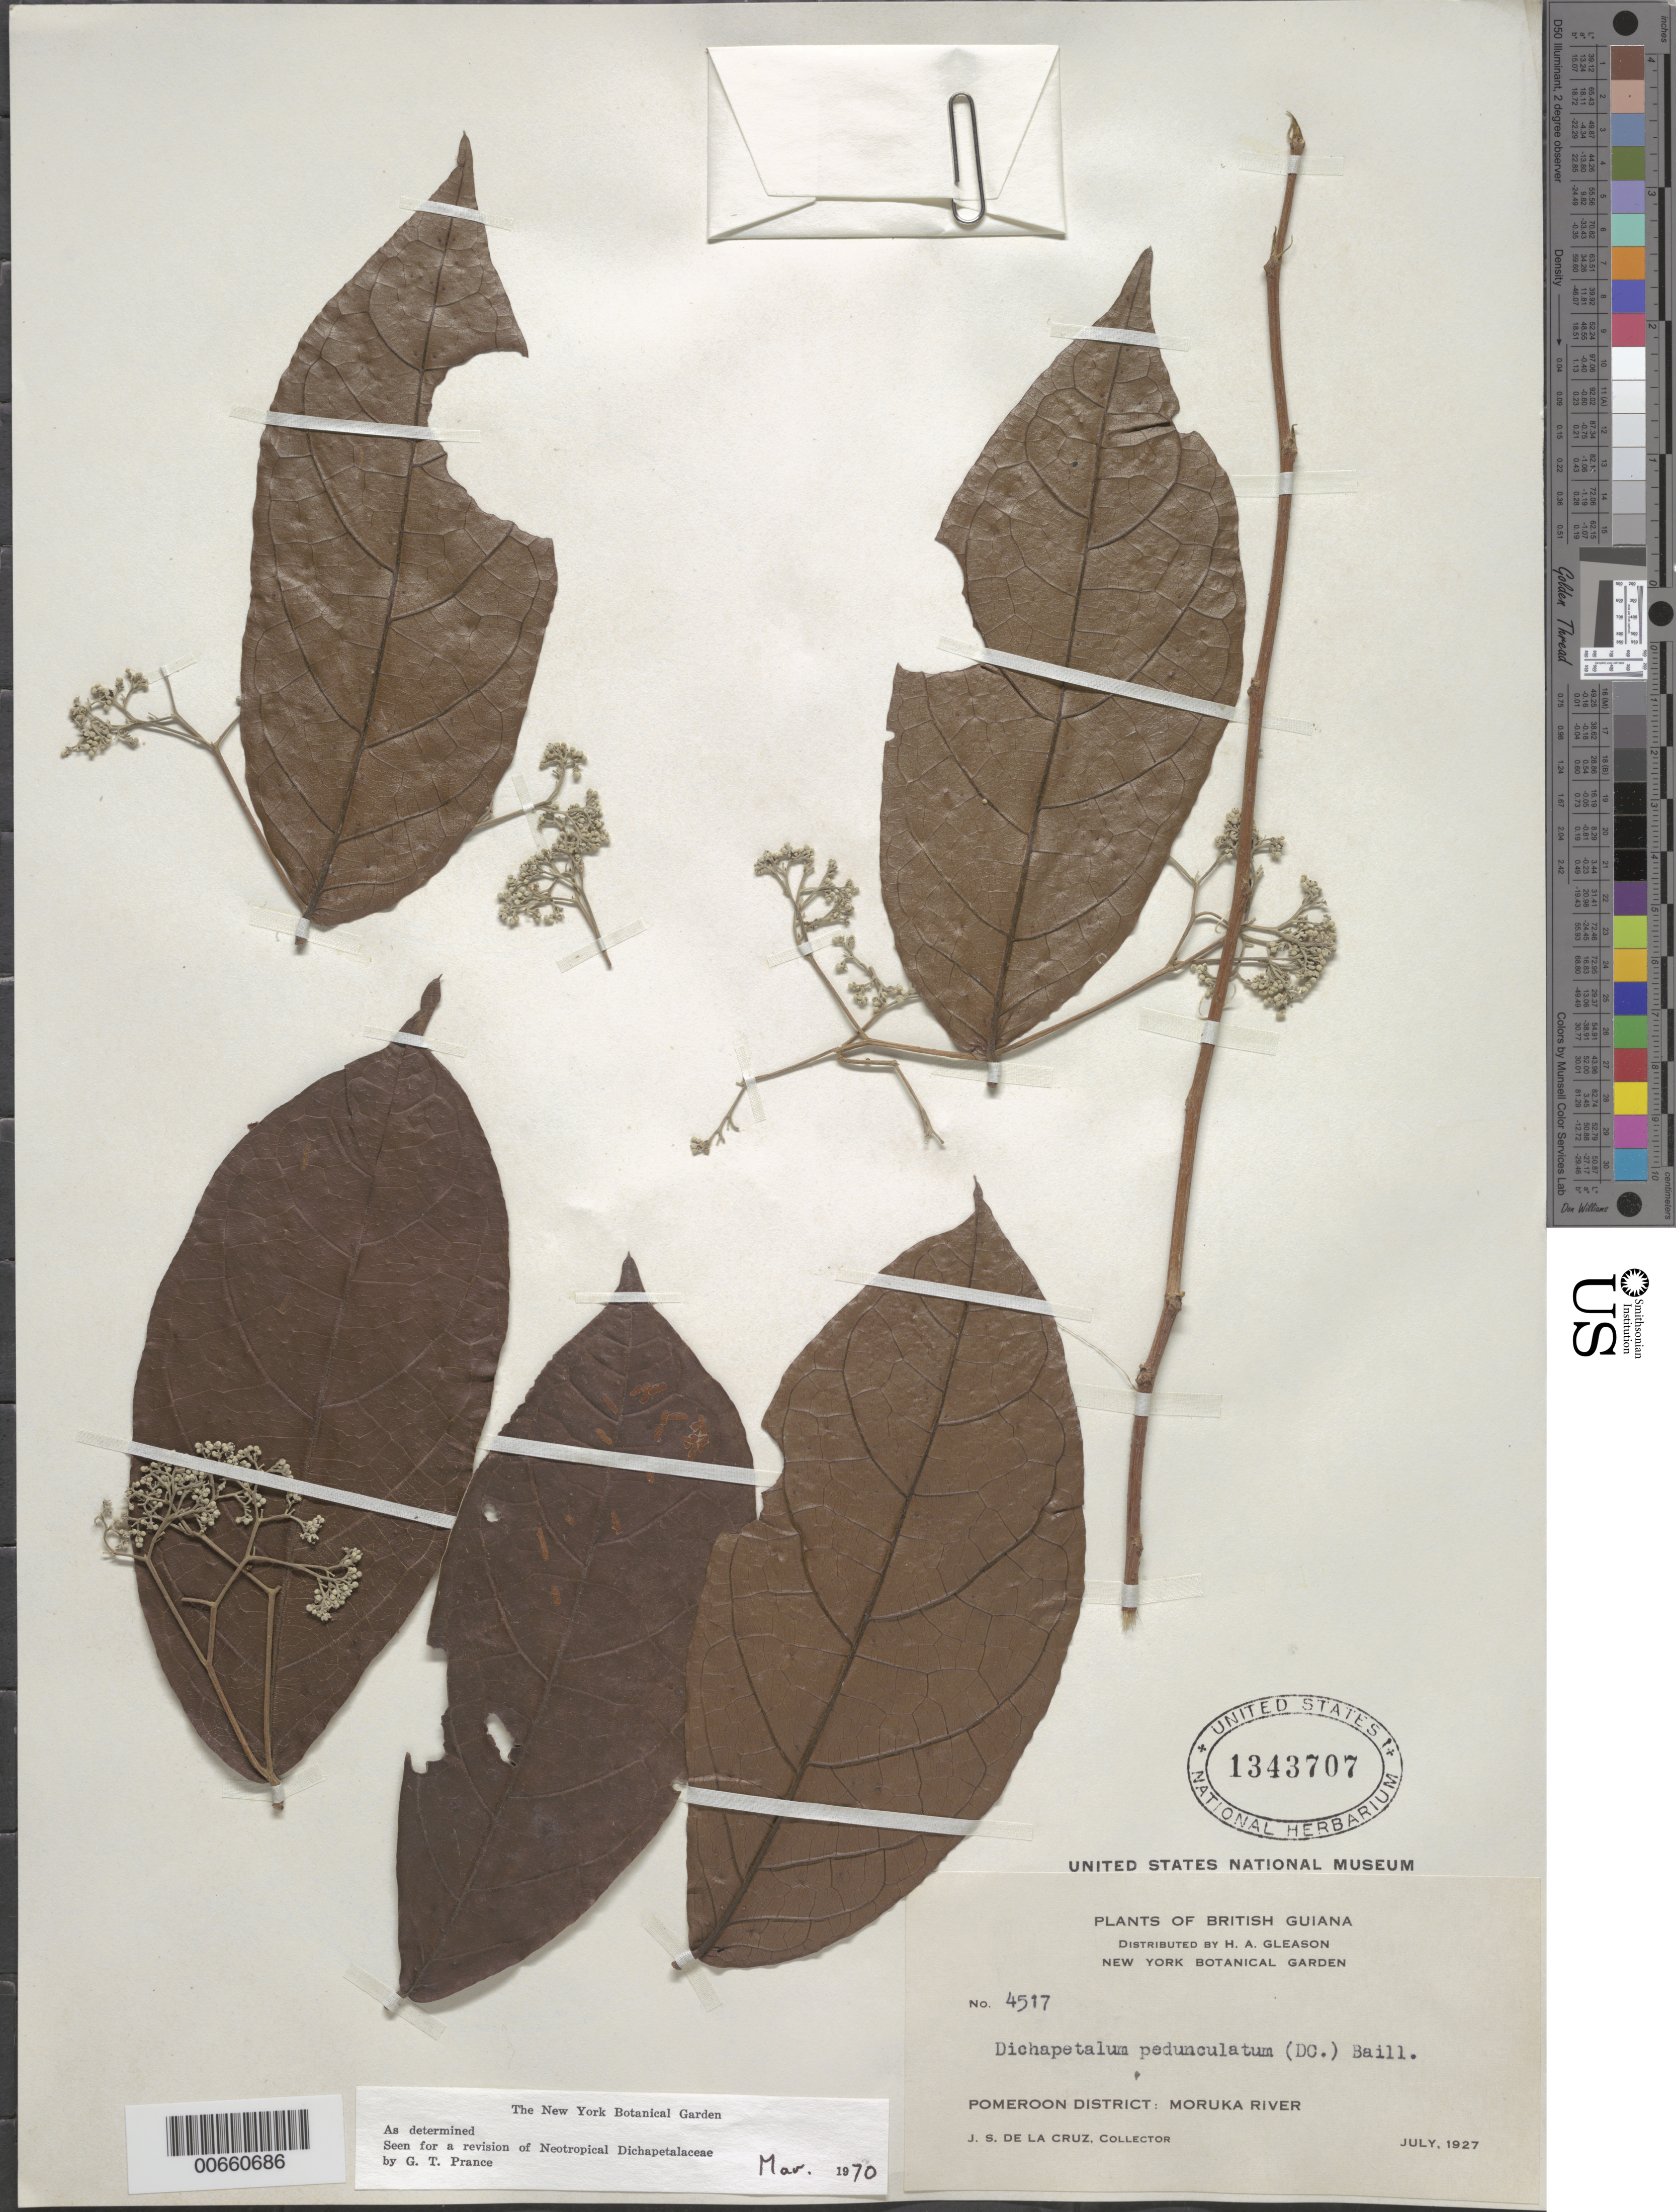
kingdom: Plantae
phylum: Tracheophyta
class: Magnoliopsida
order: Malpighiales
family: Dichapetalaceae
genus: Dichapetalum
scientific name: Dichapetalum pedunculatum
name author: (DC.) Baill.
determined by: Prance, G. T.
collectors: J. S. de la Cruz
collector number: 4517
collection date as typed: Jul-27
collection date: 1927-07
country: Guyana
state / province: Barima-Waini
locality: Moruka R., Pomeroon Dist.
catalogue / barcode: US 1343707